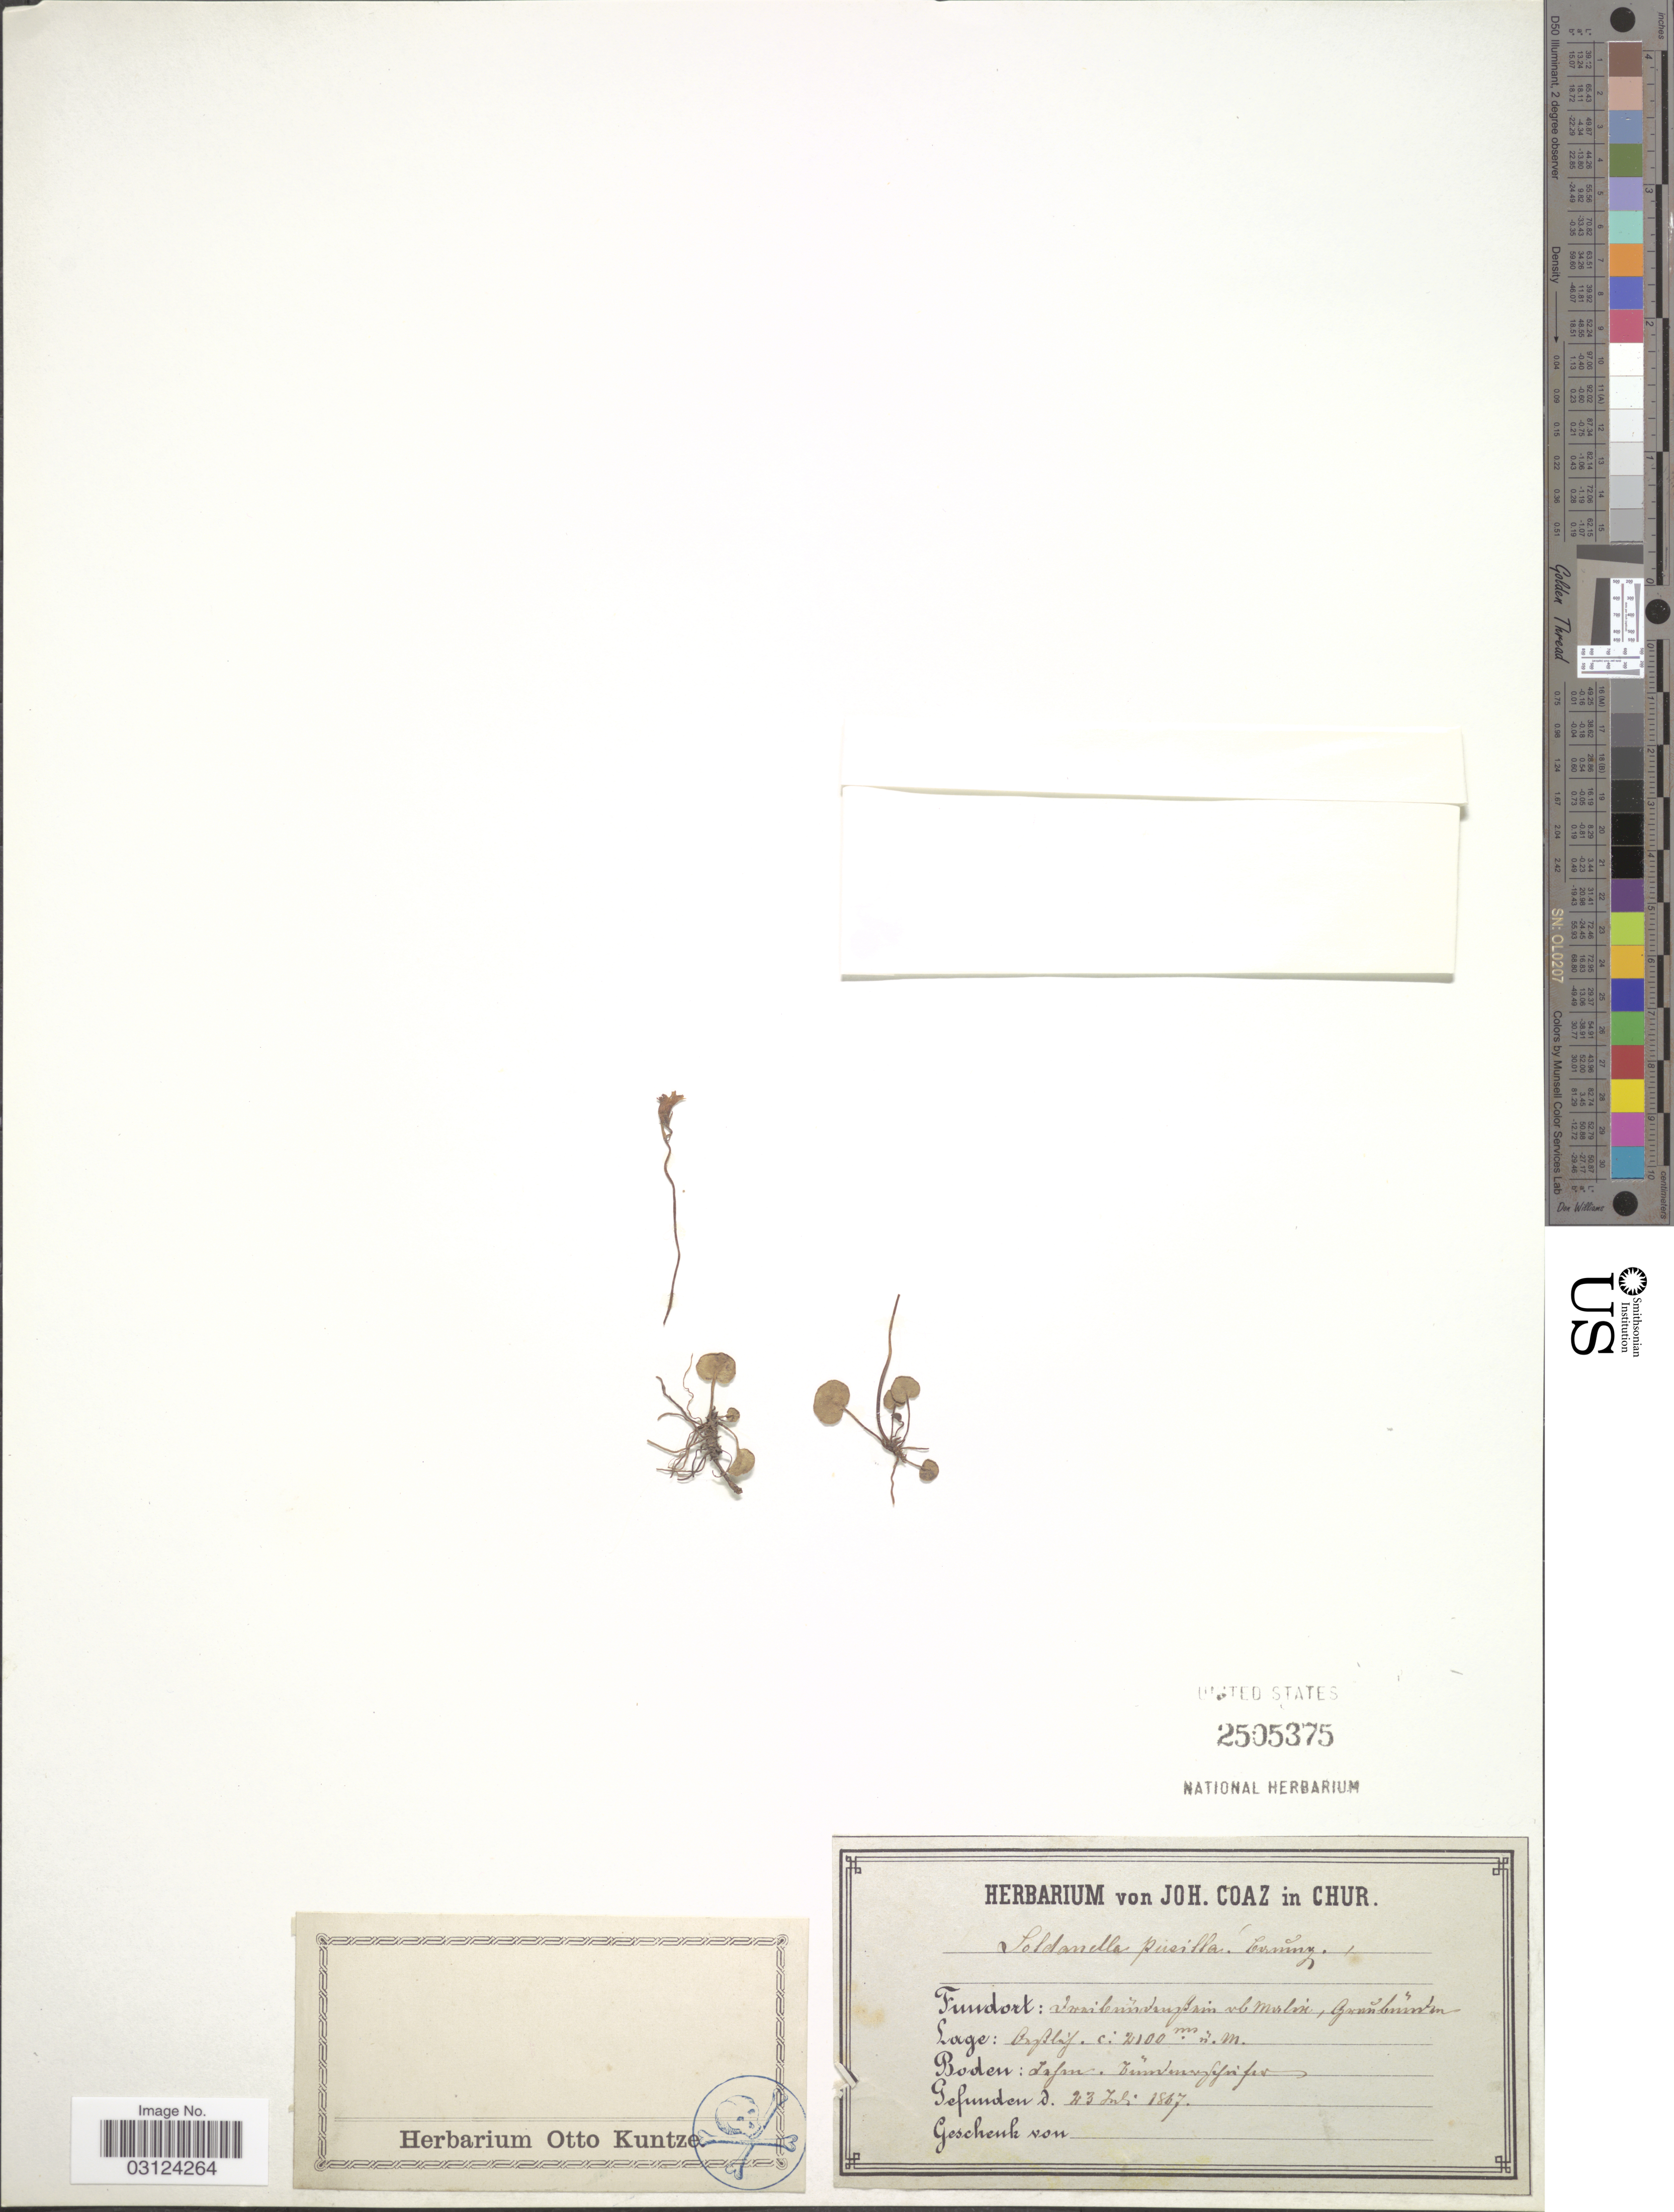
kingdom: Plantae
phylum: Tracheophyta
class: Magnoliopsida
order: Ericales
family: Primulaceae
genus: Soldanella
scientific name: Soldanella pusilla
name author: Baumg.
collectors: ex herb. von Joh. Coaz in Chur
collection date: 1867-07-23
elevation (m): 2100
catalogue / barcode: US 2505375